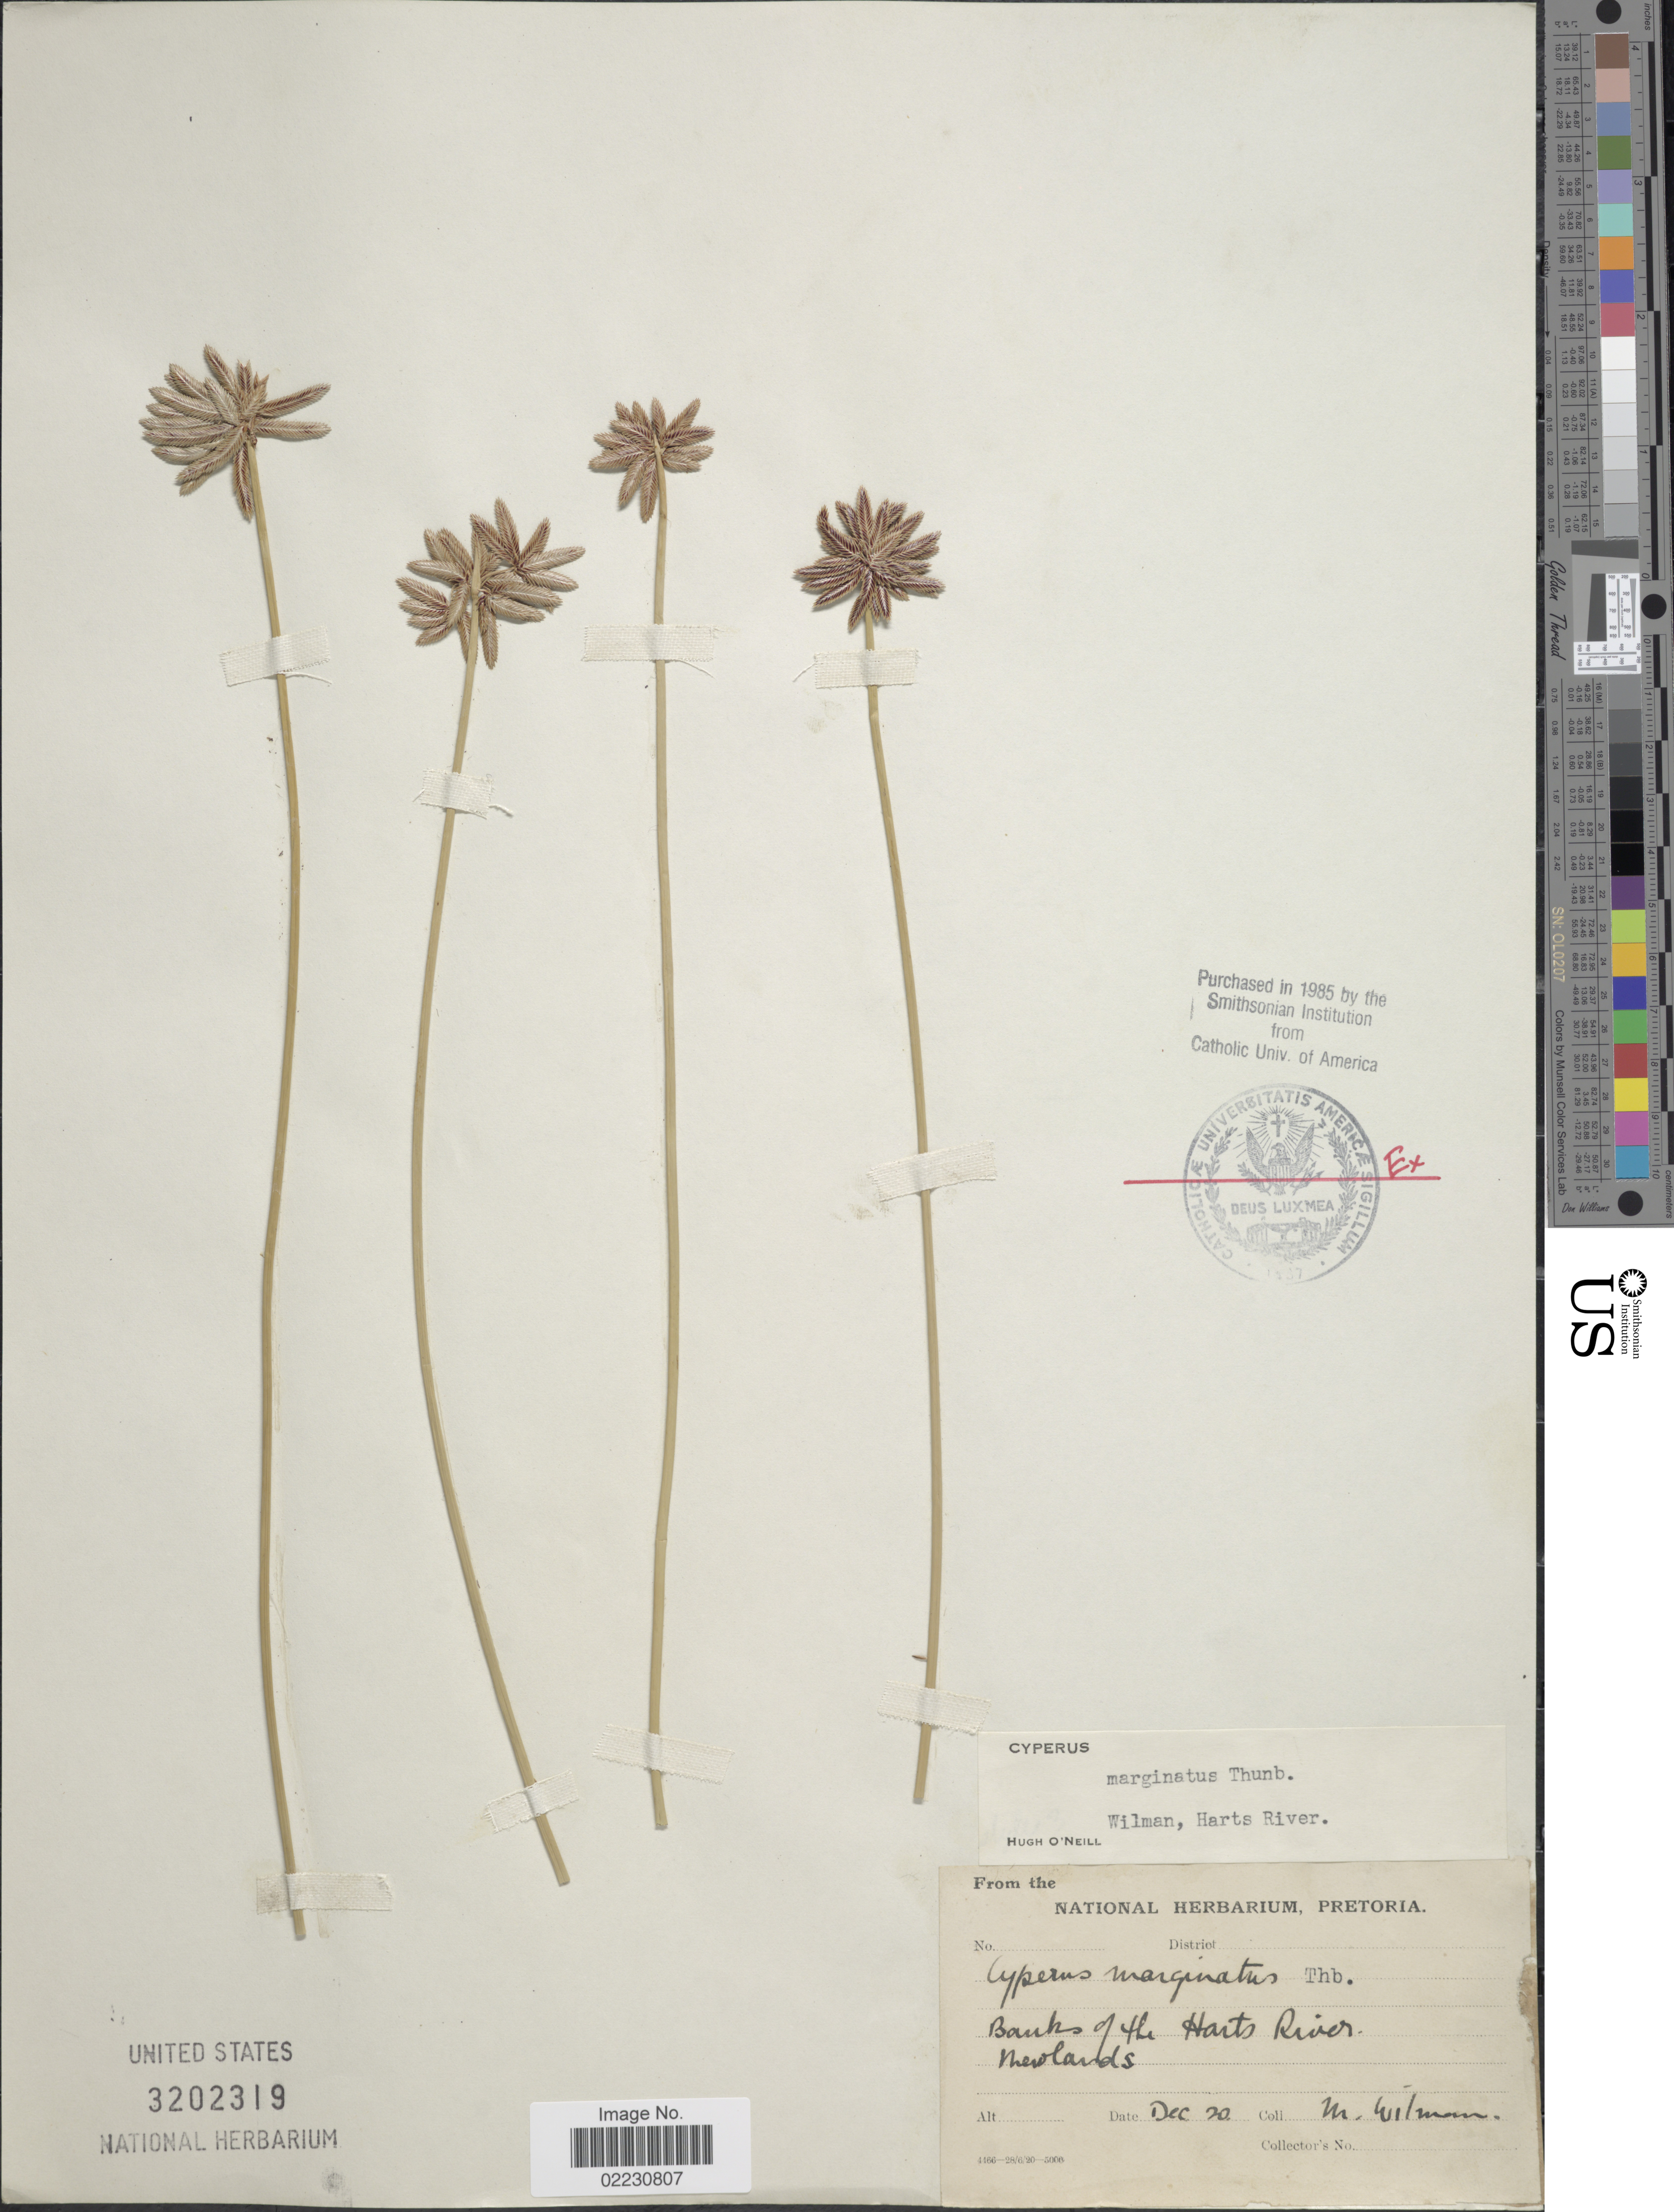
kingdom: Plantae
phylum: Tracheophyta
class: Liliopsida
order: Poales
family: Cyperaceae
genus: Cyperus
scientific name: Cyperus marginatus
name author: Thunb.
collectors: M. Wilman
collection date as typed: Transcribed d/m/y: /12/20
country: South Africa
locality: Banks of the Harts River, Newlands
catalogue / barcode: US 3202319